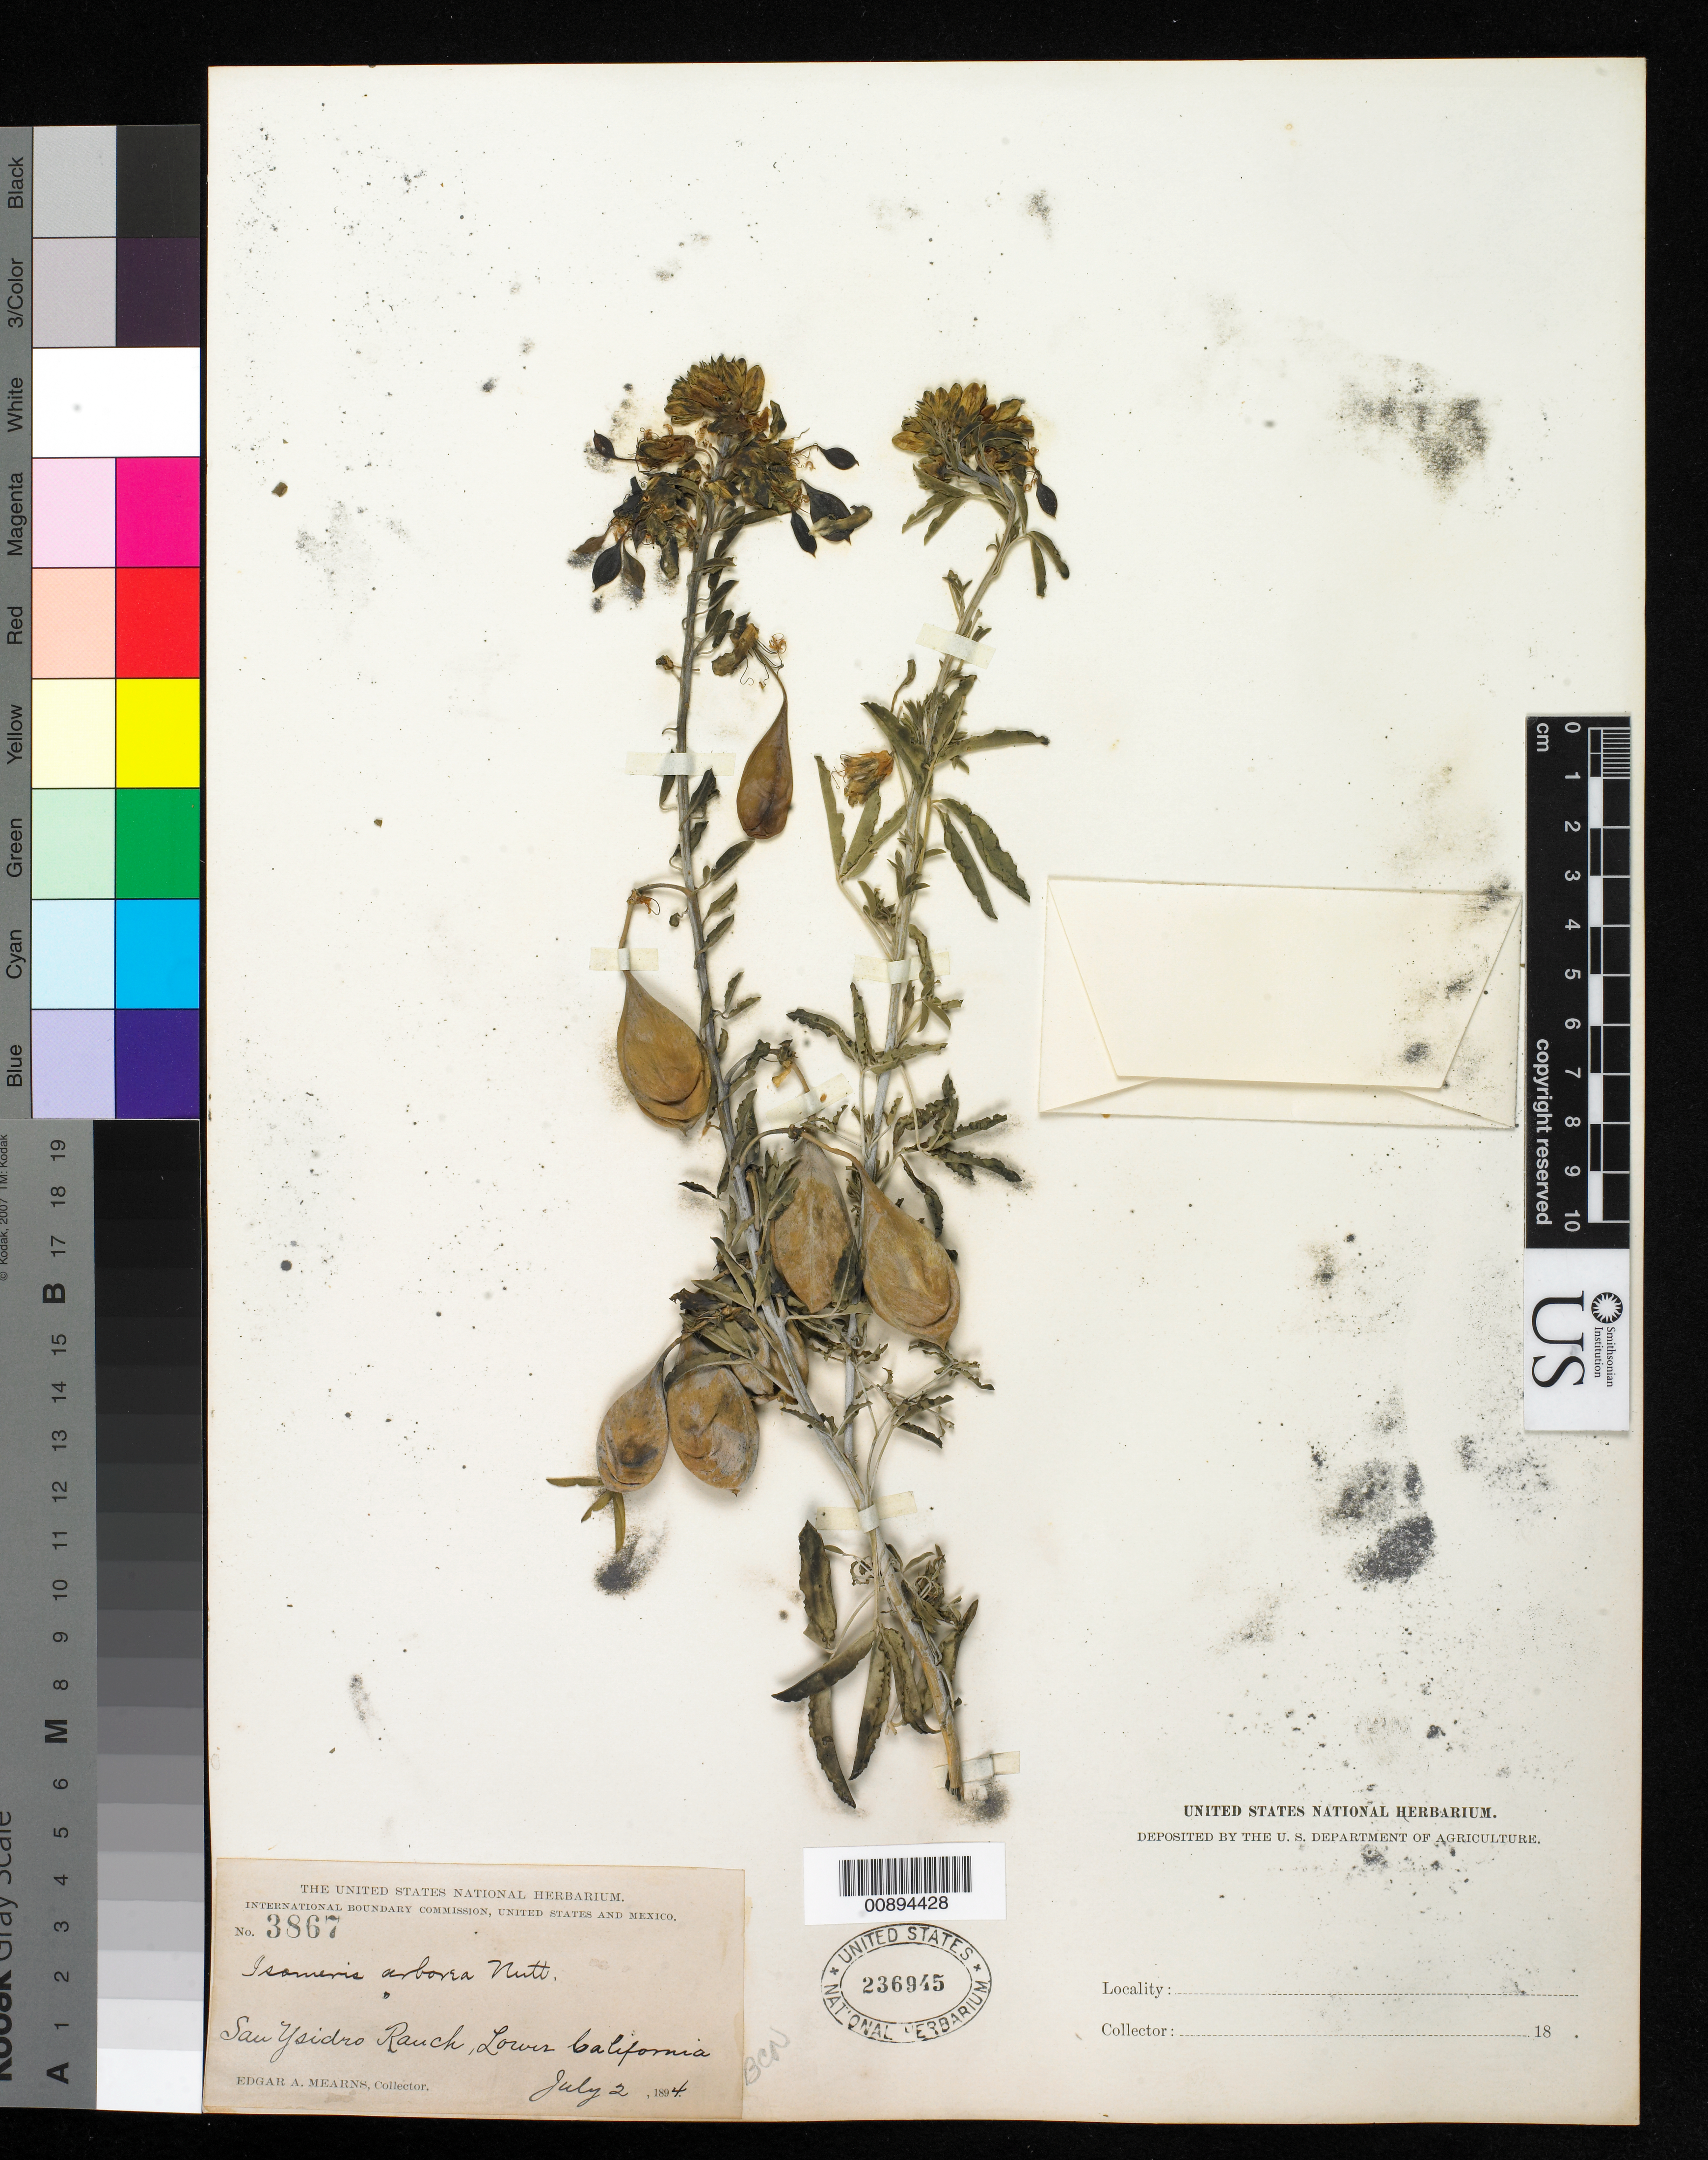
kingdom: Plantae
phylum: Tracheophyta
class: Magnoliopsida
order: Brassicales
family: Cleomaceae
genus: Cleomella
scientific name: Cleomella arborea var. arborea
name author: (Nutt.) Roalson & J.C. Hall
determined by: Strong, Mark T., (BOT), Smithsonian Institution - National Museum of Natural History (UNITED STATES)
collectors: E. A. Mearns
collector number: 3867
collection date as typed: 02 Jul 1894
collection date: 1894-07-02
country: Mexico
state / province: Baja California Norte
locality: San Ysidro Ranch, Baja California.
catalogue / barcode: US 236945